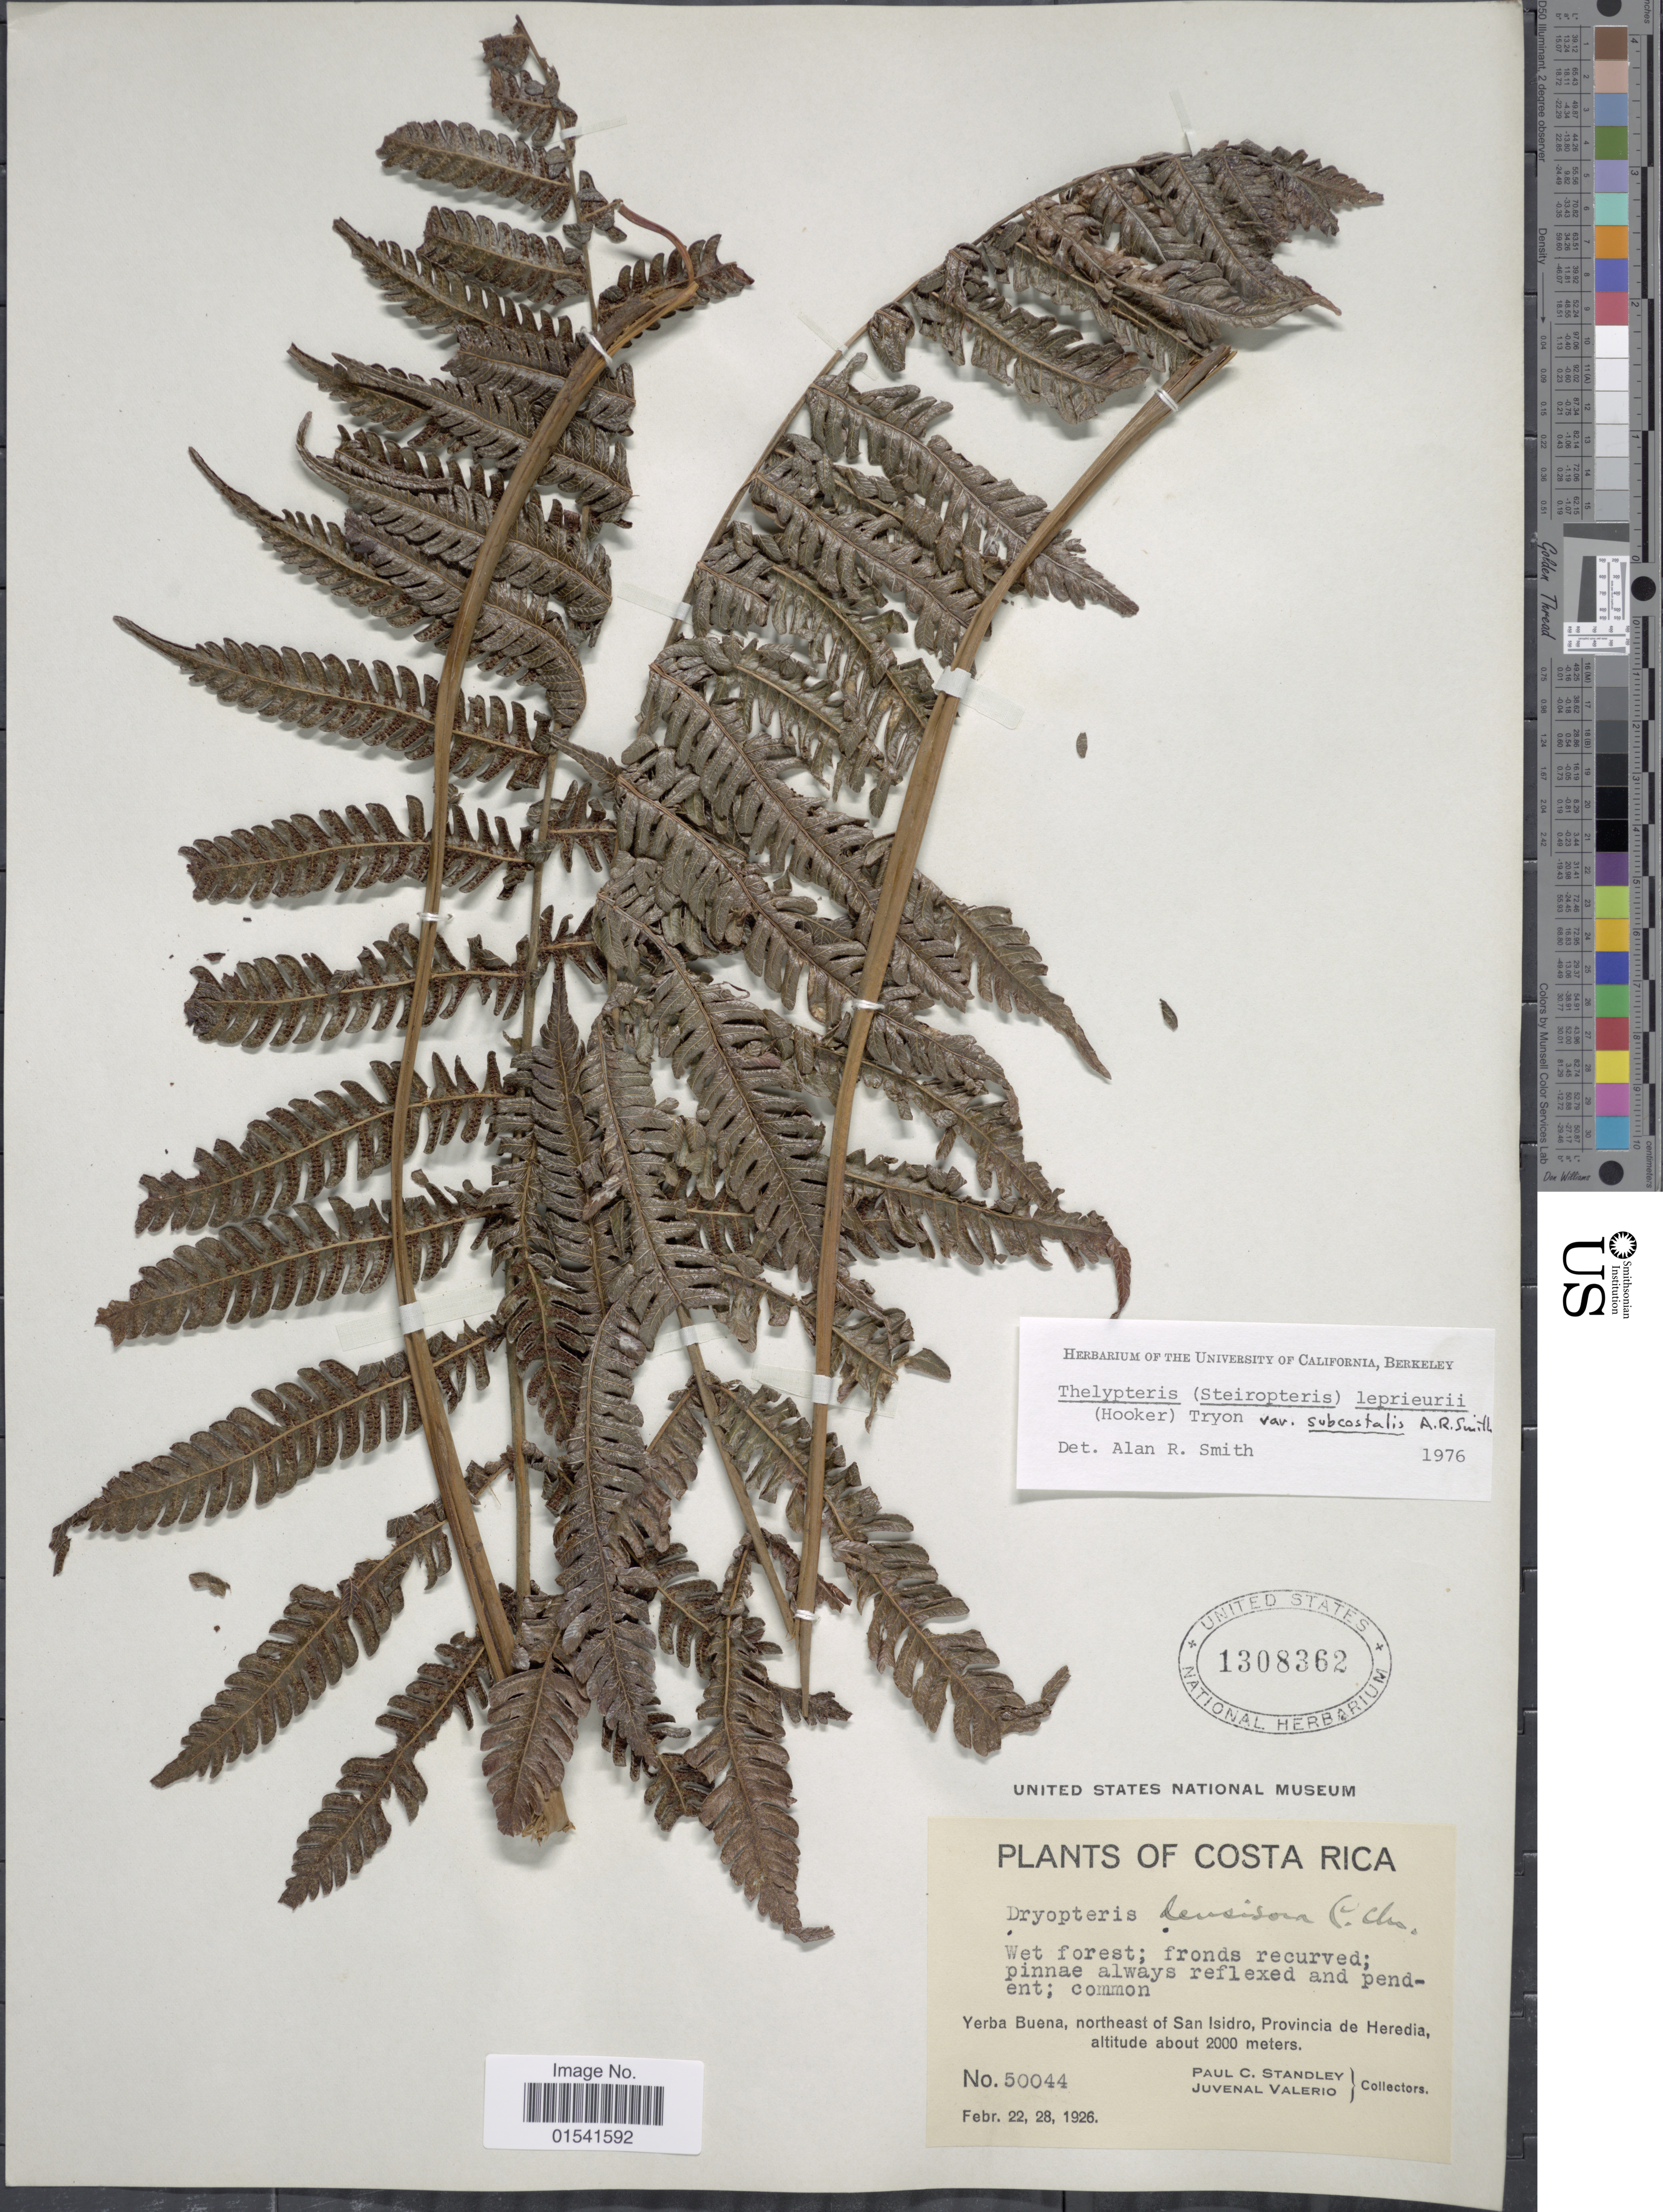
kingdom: Plantae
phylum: Tracheophyta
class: Polypodiopsida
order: Polypodiales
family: Thelypteridaceae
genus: Steiropteris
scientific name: Steiropteris leprieurii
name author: (Hook. f.) Pic. Serm.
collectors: P. C. Standley & J. Valerio R.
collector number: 50044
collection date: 1926-02-22/1926-02-28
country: Costa Rica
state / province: Heredia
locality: Yerba Buena, northeast of San Isidro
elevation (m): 2000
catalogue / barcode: US 1308362